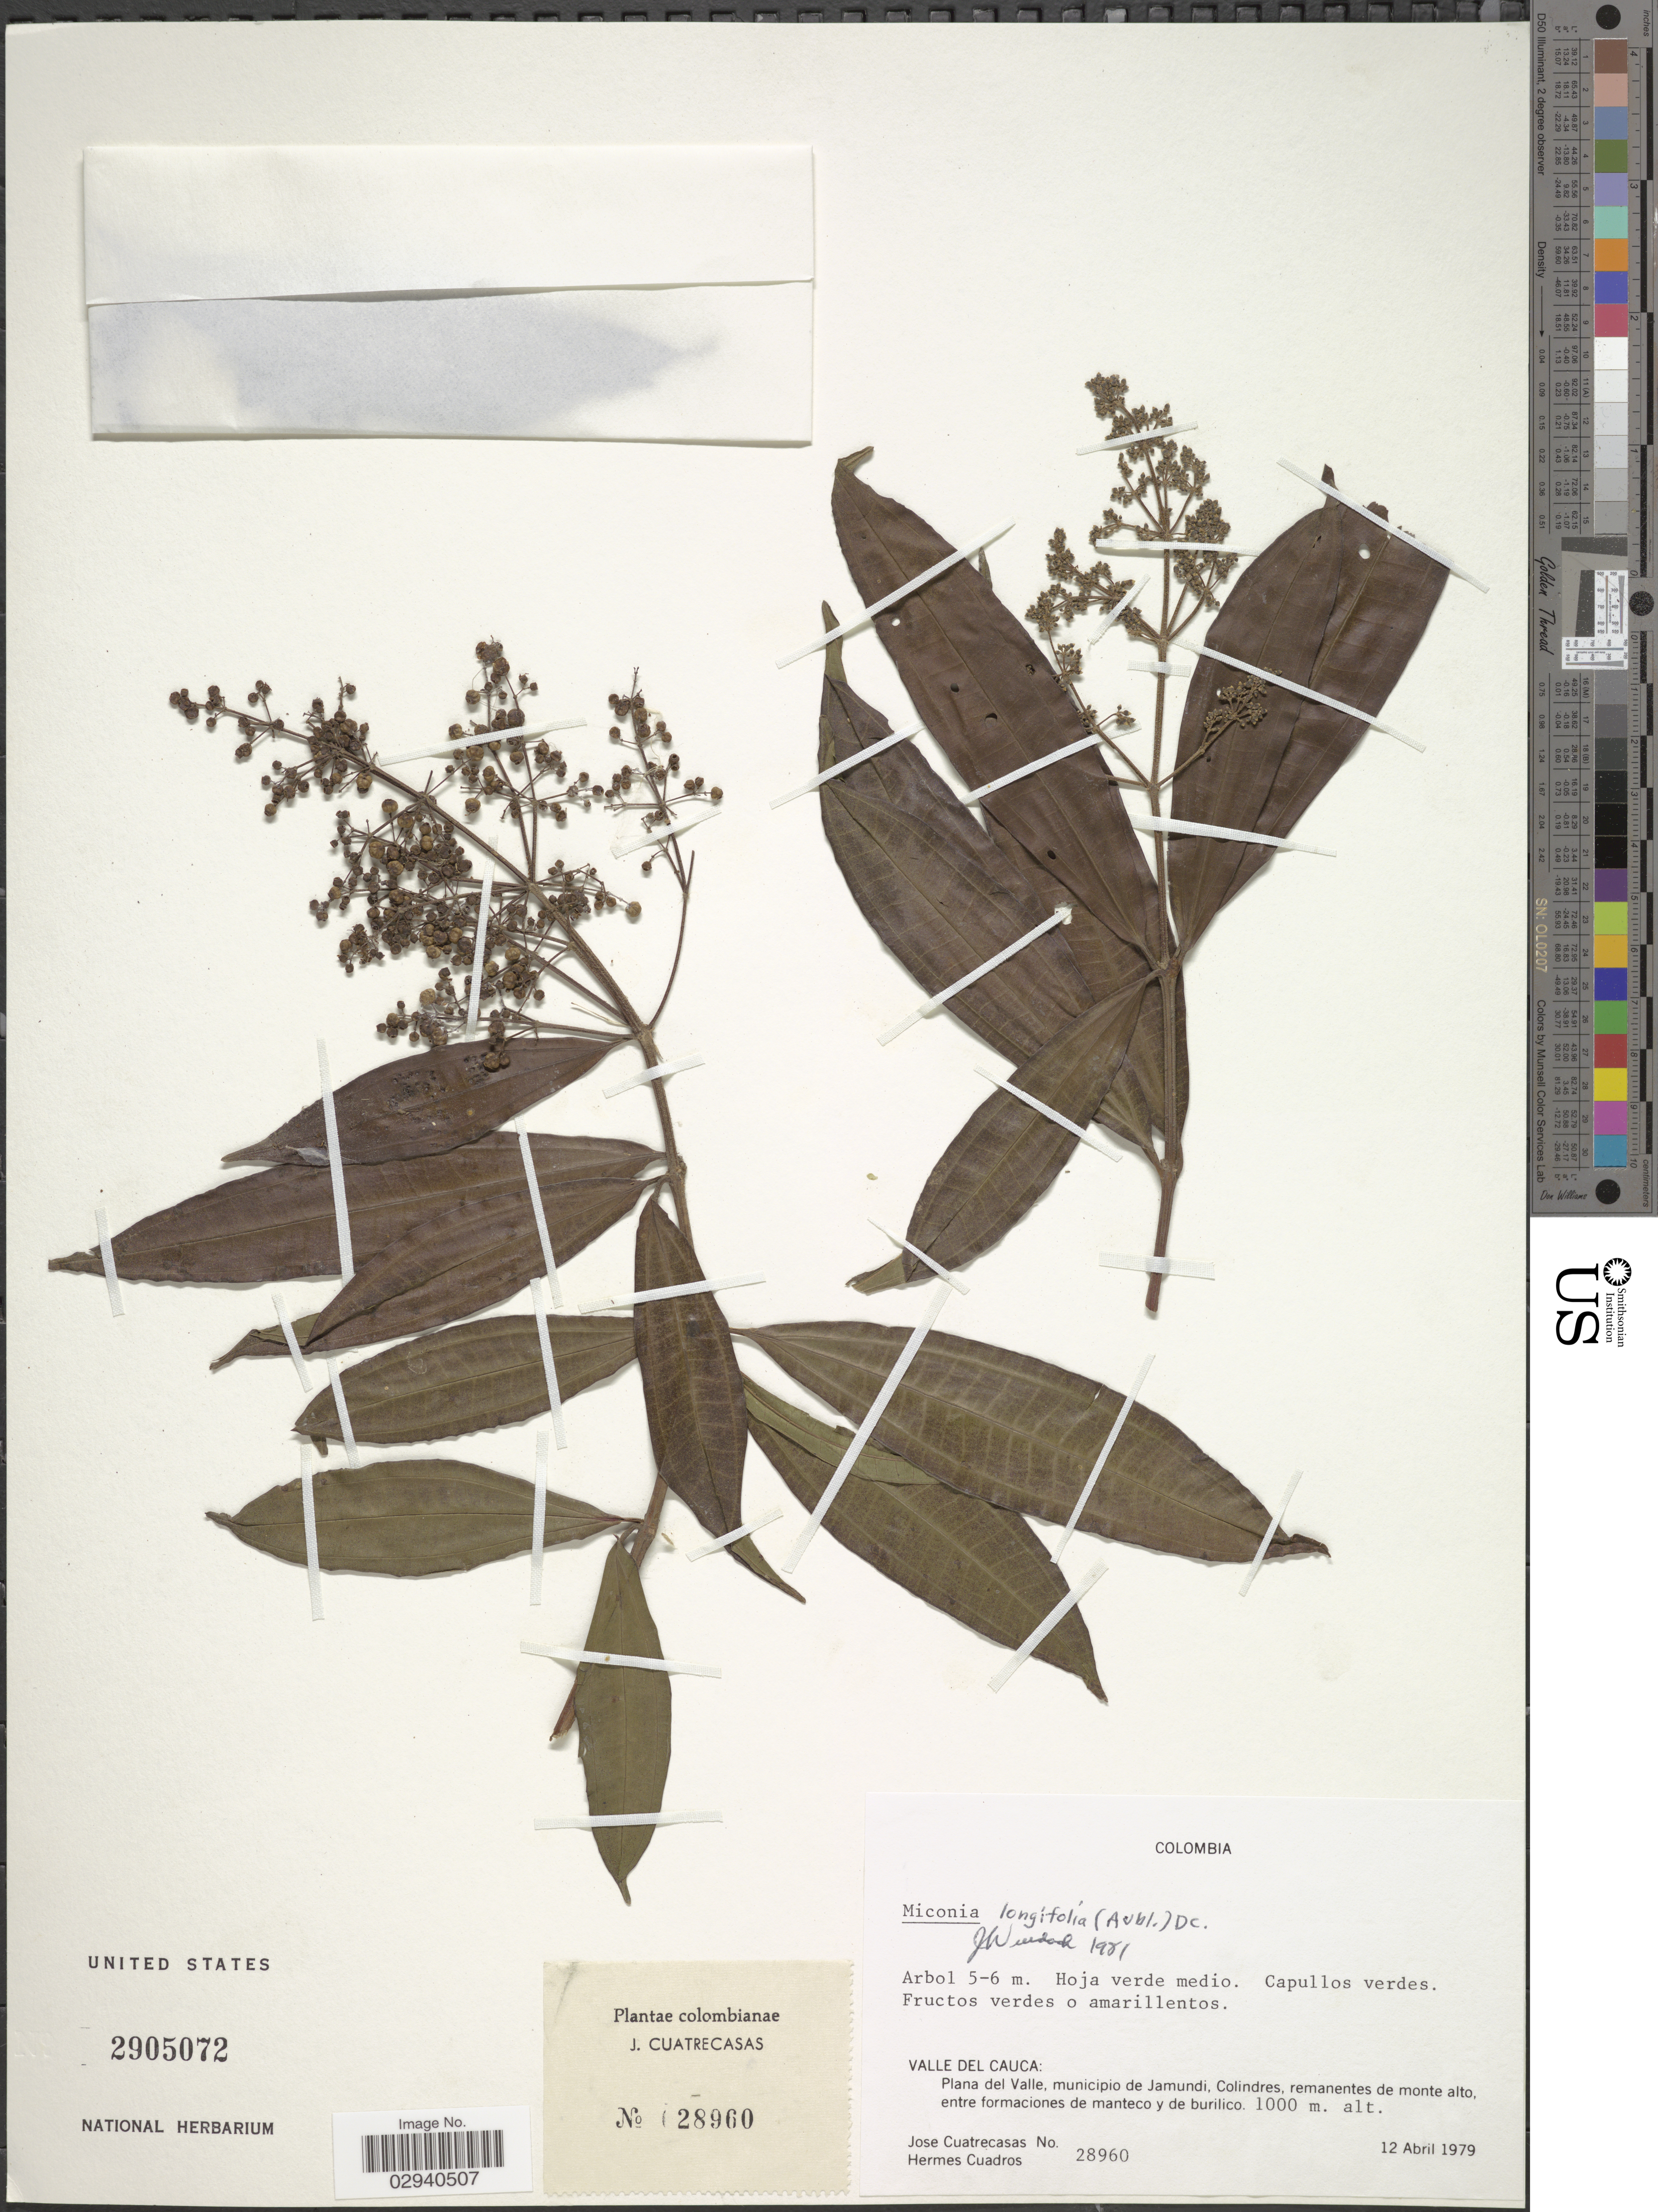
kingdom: Plantae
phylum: Tracheophyta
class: Magnoliopsida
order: Myrtales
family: Melastomataceae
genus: Miconia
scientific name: Miconia longifolia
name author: (Aubl.) DC.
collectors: J. Cuatrecasas & H. Cuadros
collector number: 28960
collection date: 1979-04-12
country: Colombia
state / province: Valle del Cauca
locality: Plana del Valle, municipio de Jamundi, Colindres, remanentes de monte alto, entre formaciones de manteco y de burilico.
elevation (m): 1000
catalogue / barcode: US 2905072